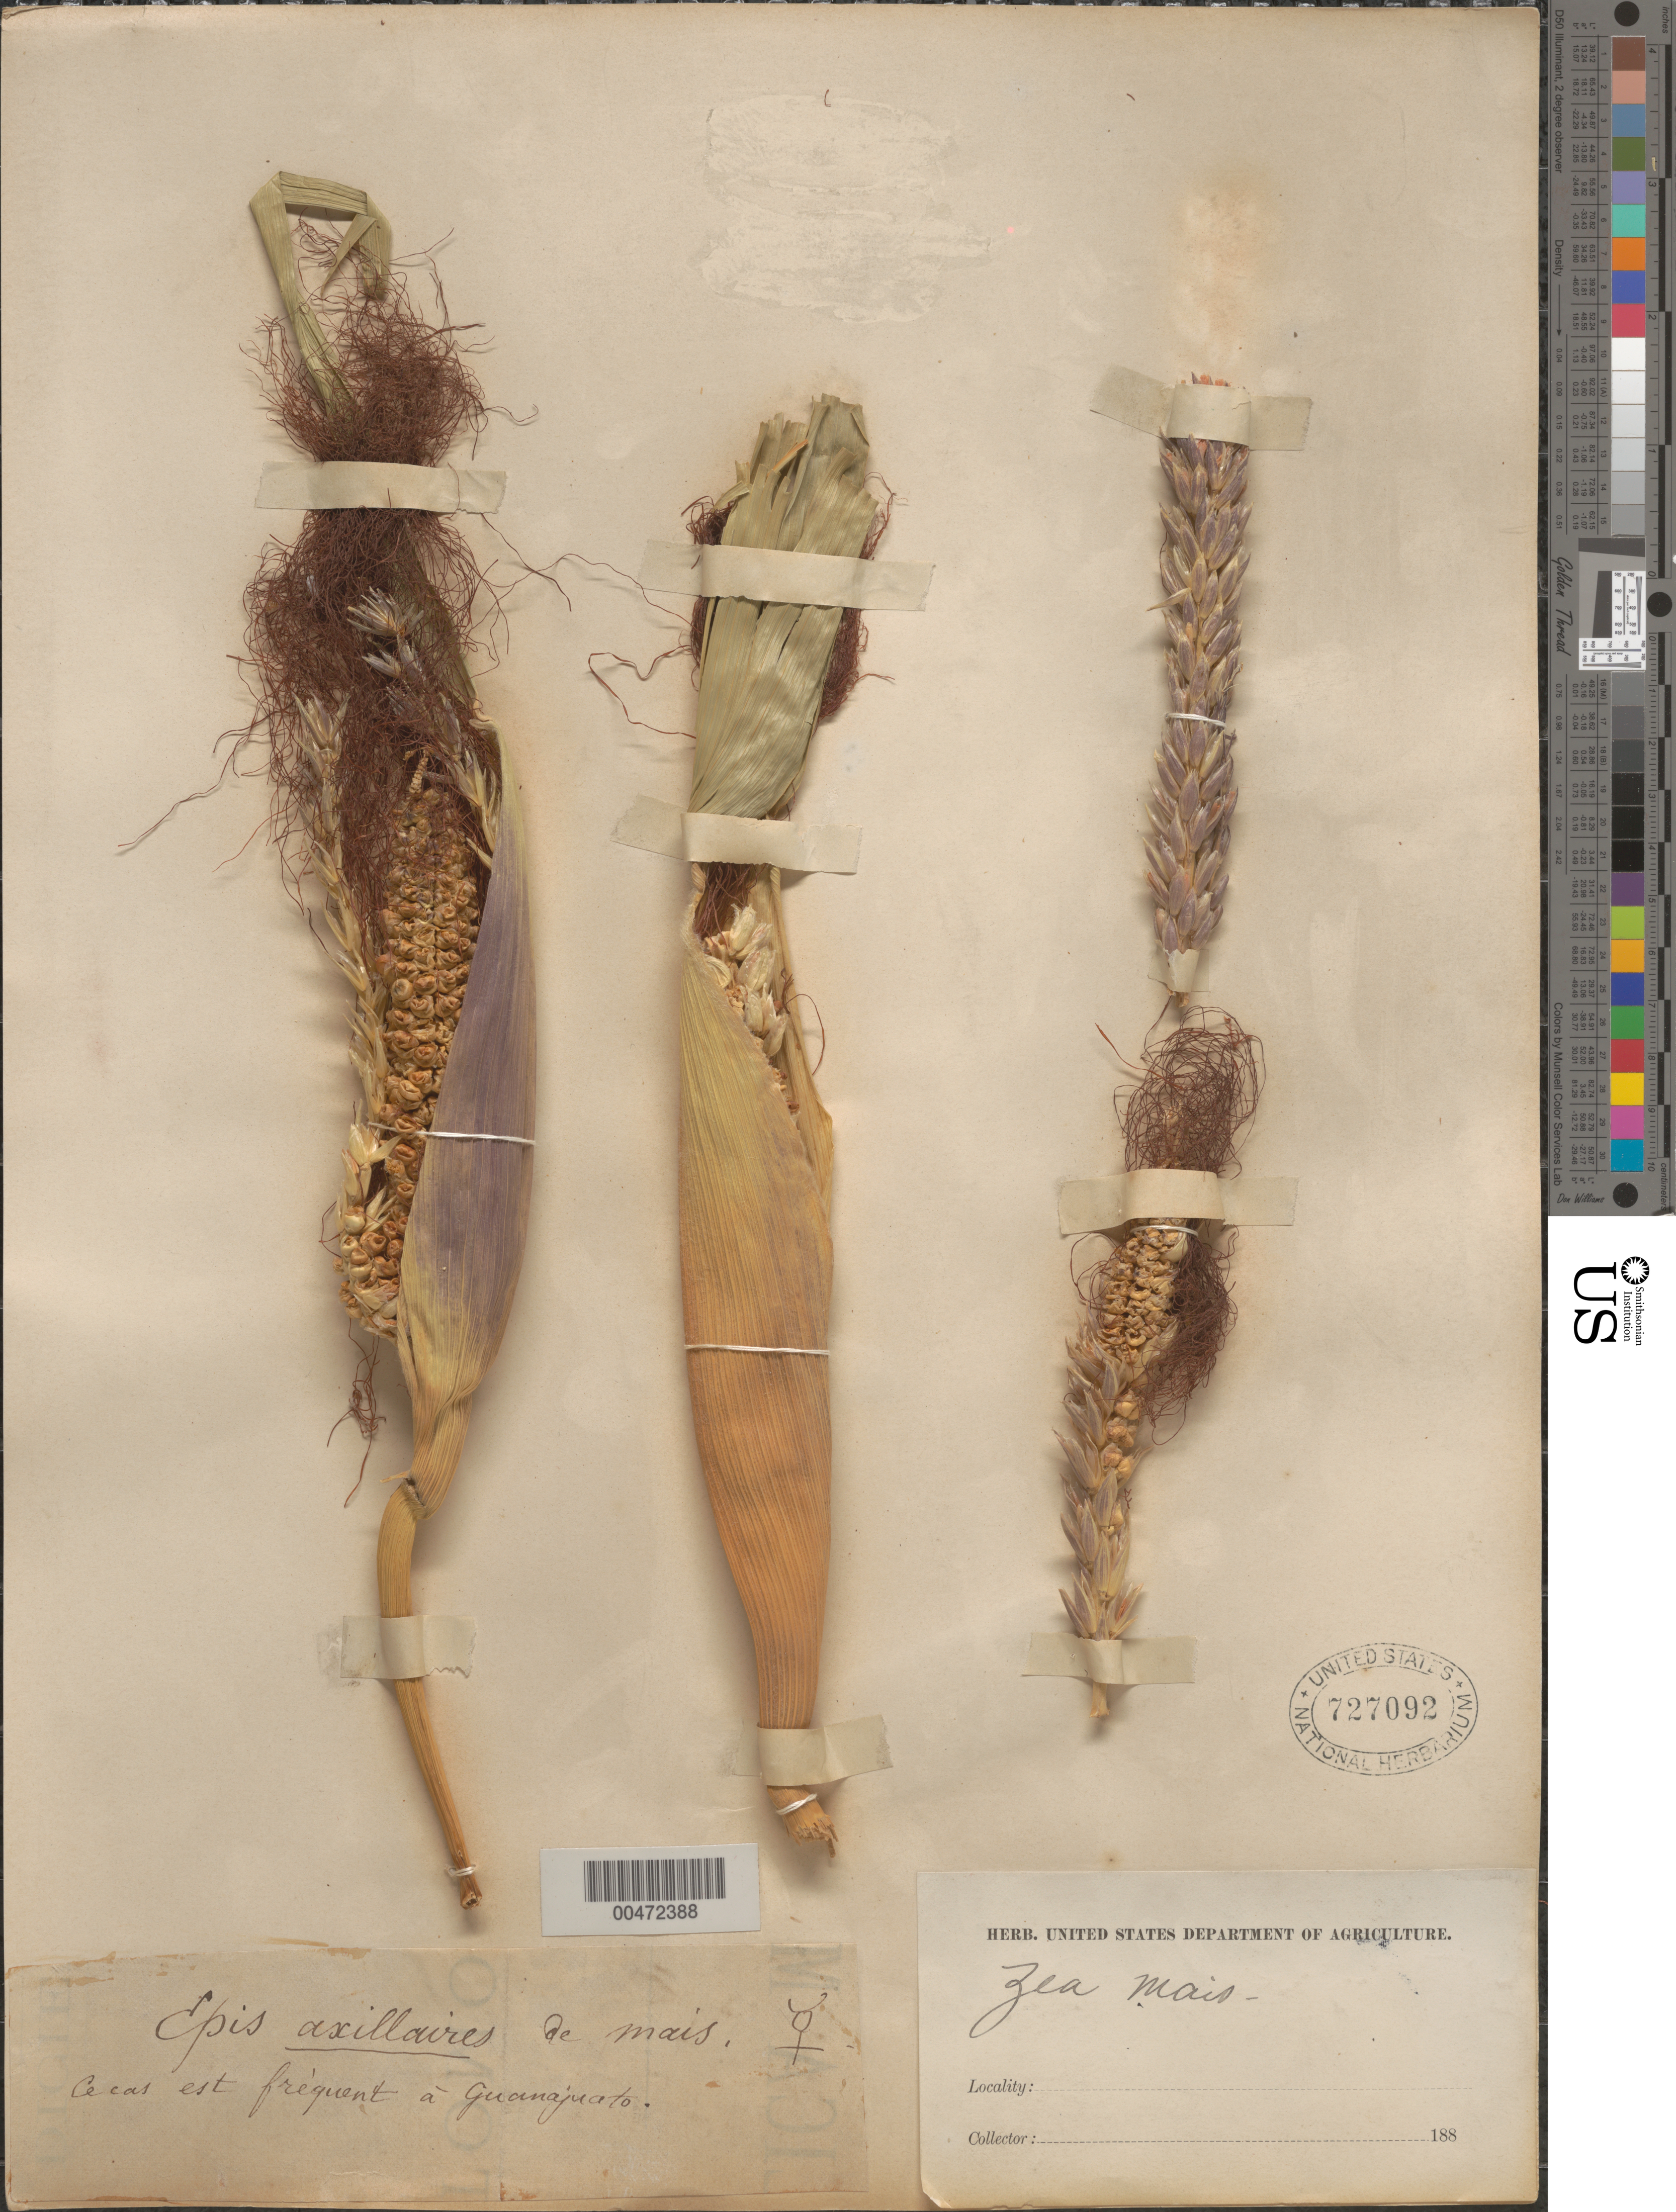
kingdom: Plantae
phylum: Tracheophyta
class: Liliopsida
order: Poales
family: Poaceae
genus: Zea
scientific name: Zea mays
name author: L.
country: Mexico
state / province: Guanajuato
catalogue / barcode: US 727092